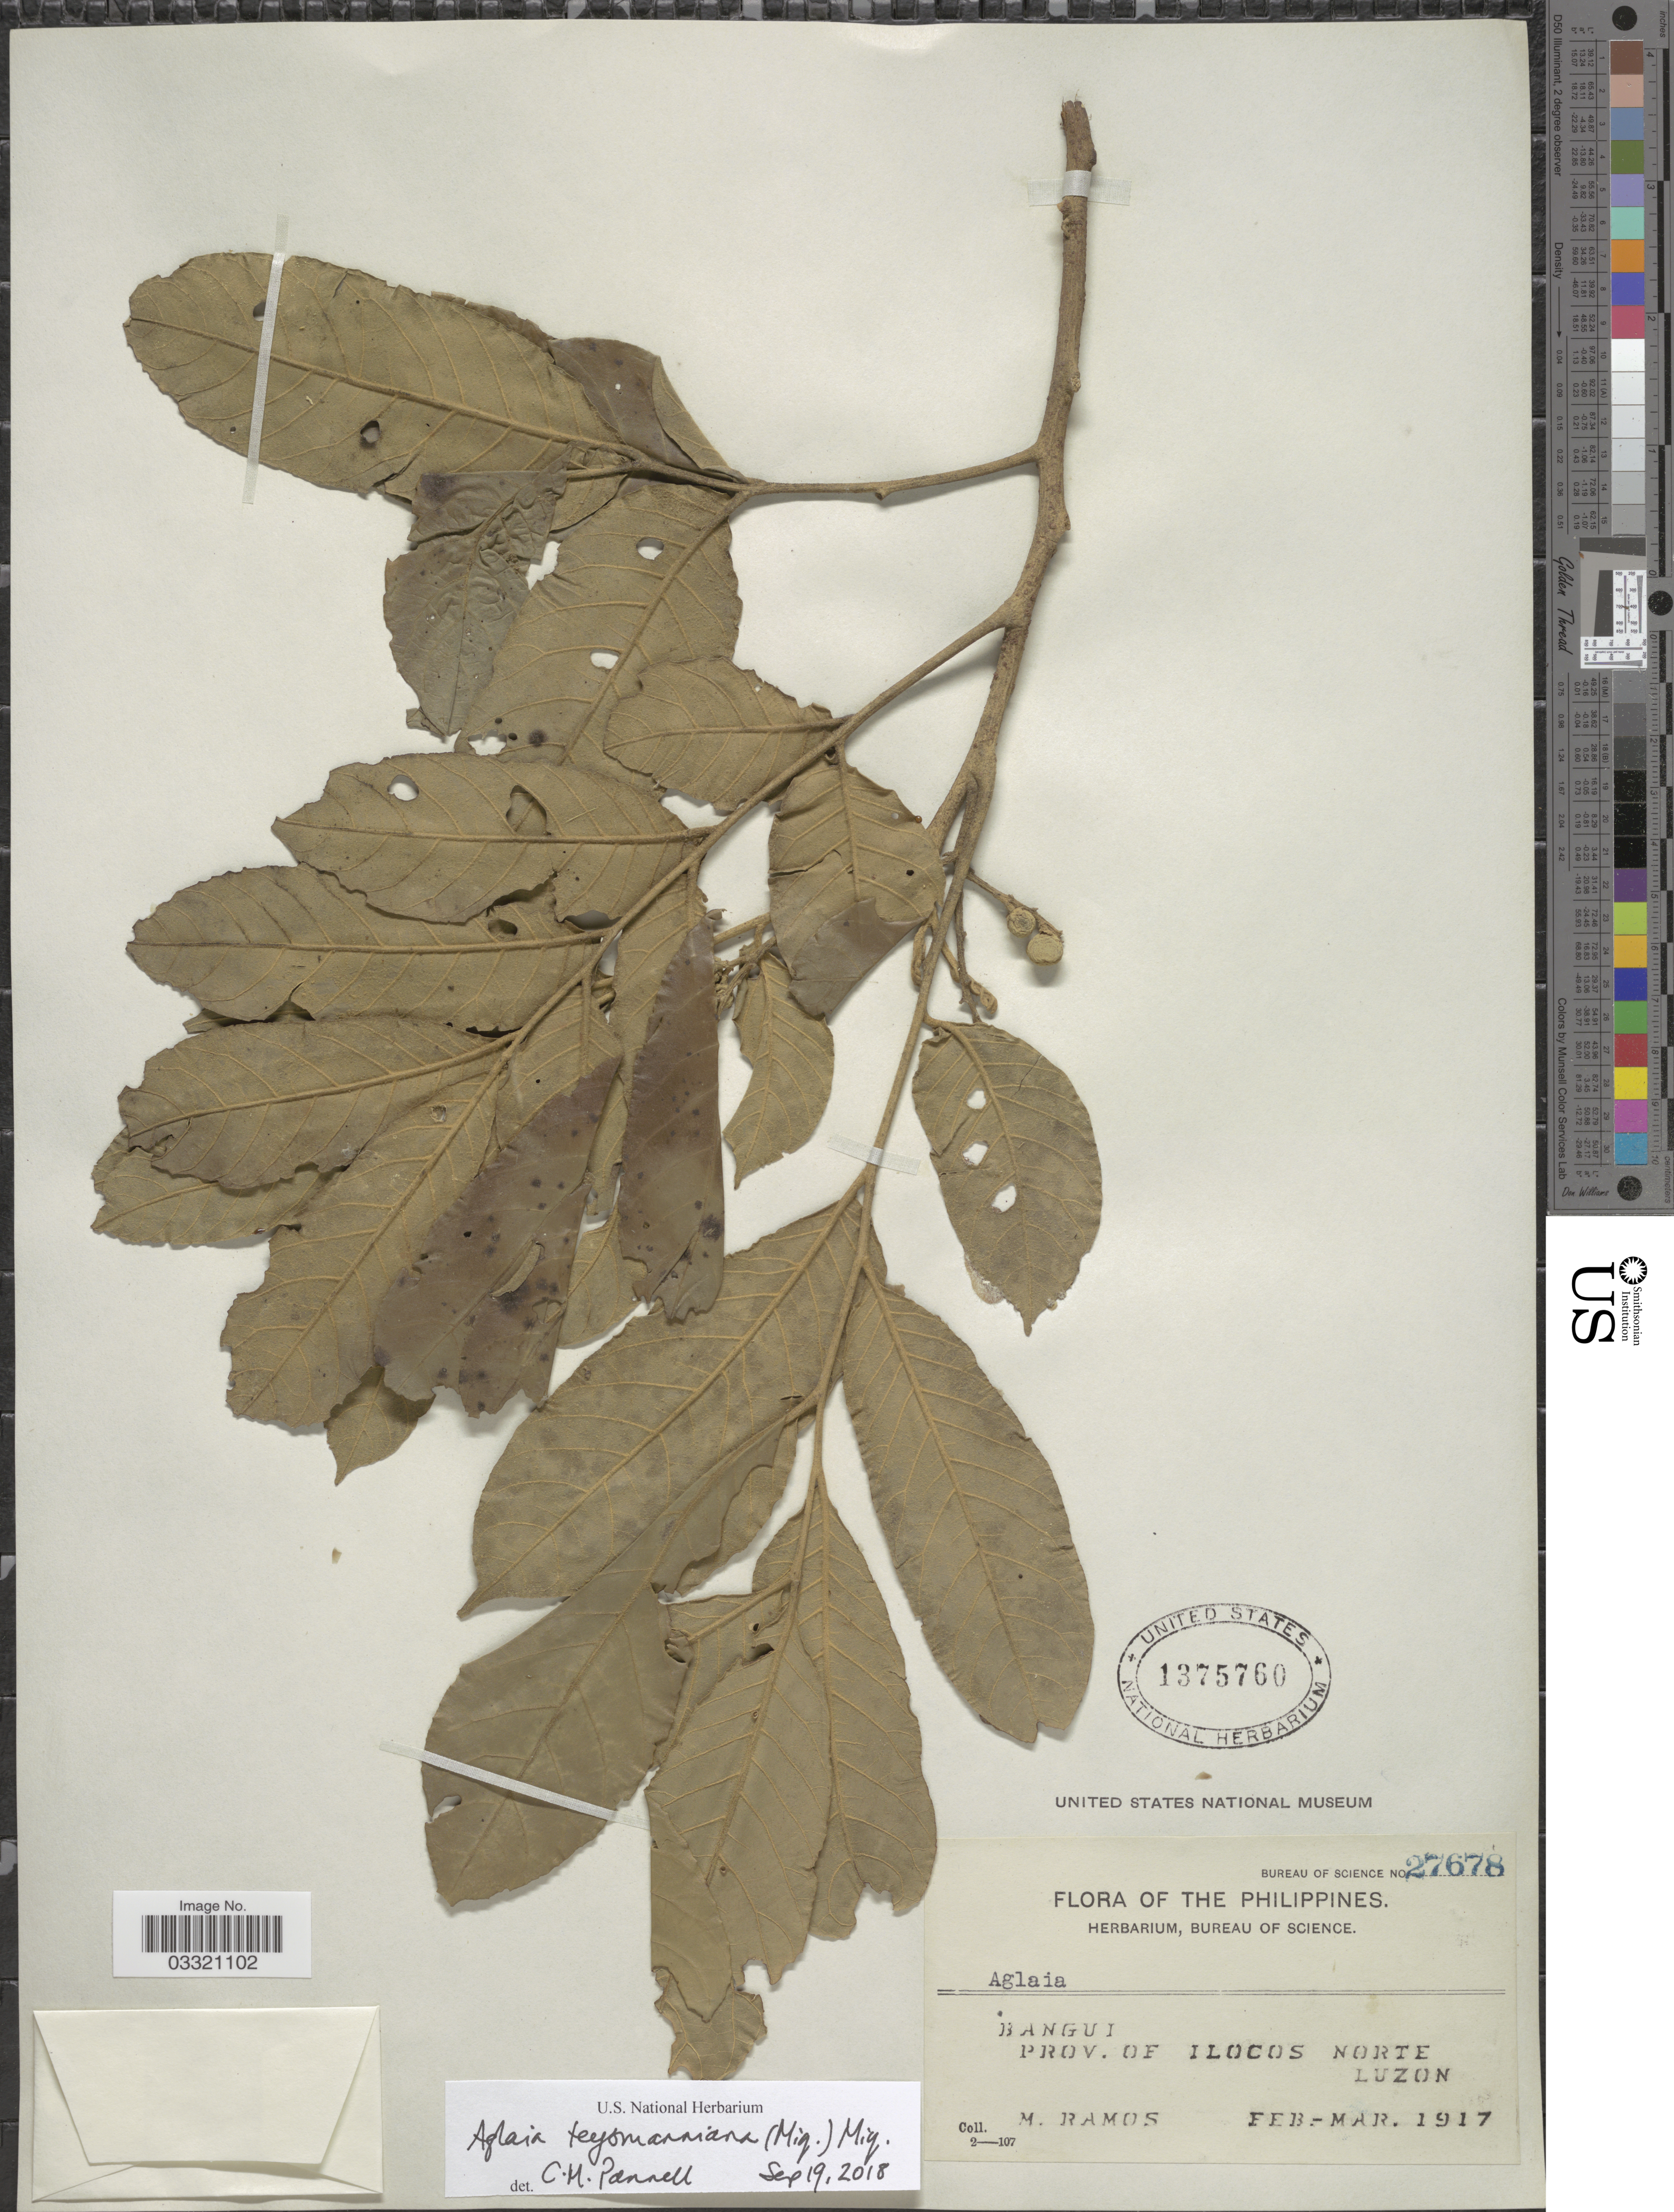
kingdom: Plantae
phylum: Tracheophyta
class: Magnoliopsida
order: Sapindales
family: Meliaceae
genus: Aglaia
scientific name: Aglaia teysmanniana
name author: (Miq.) Miq.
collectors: M. Ramos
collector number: Bureau of Science 27678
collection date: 1917-02/1917-03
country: Philippines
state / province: Ilocos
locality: Bangui. Prov. of Ilocos Norte. Luzon.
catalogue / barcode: US 1375760